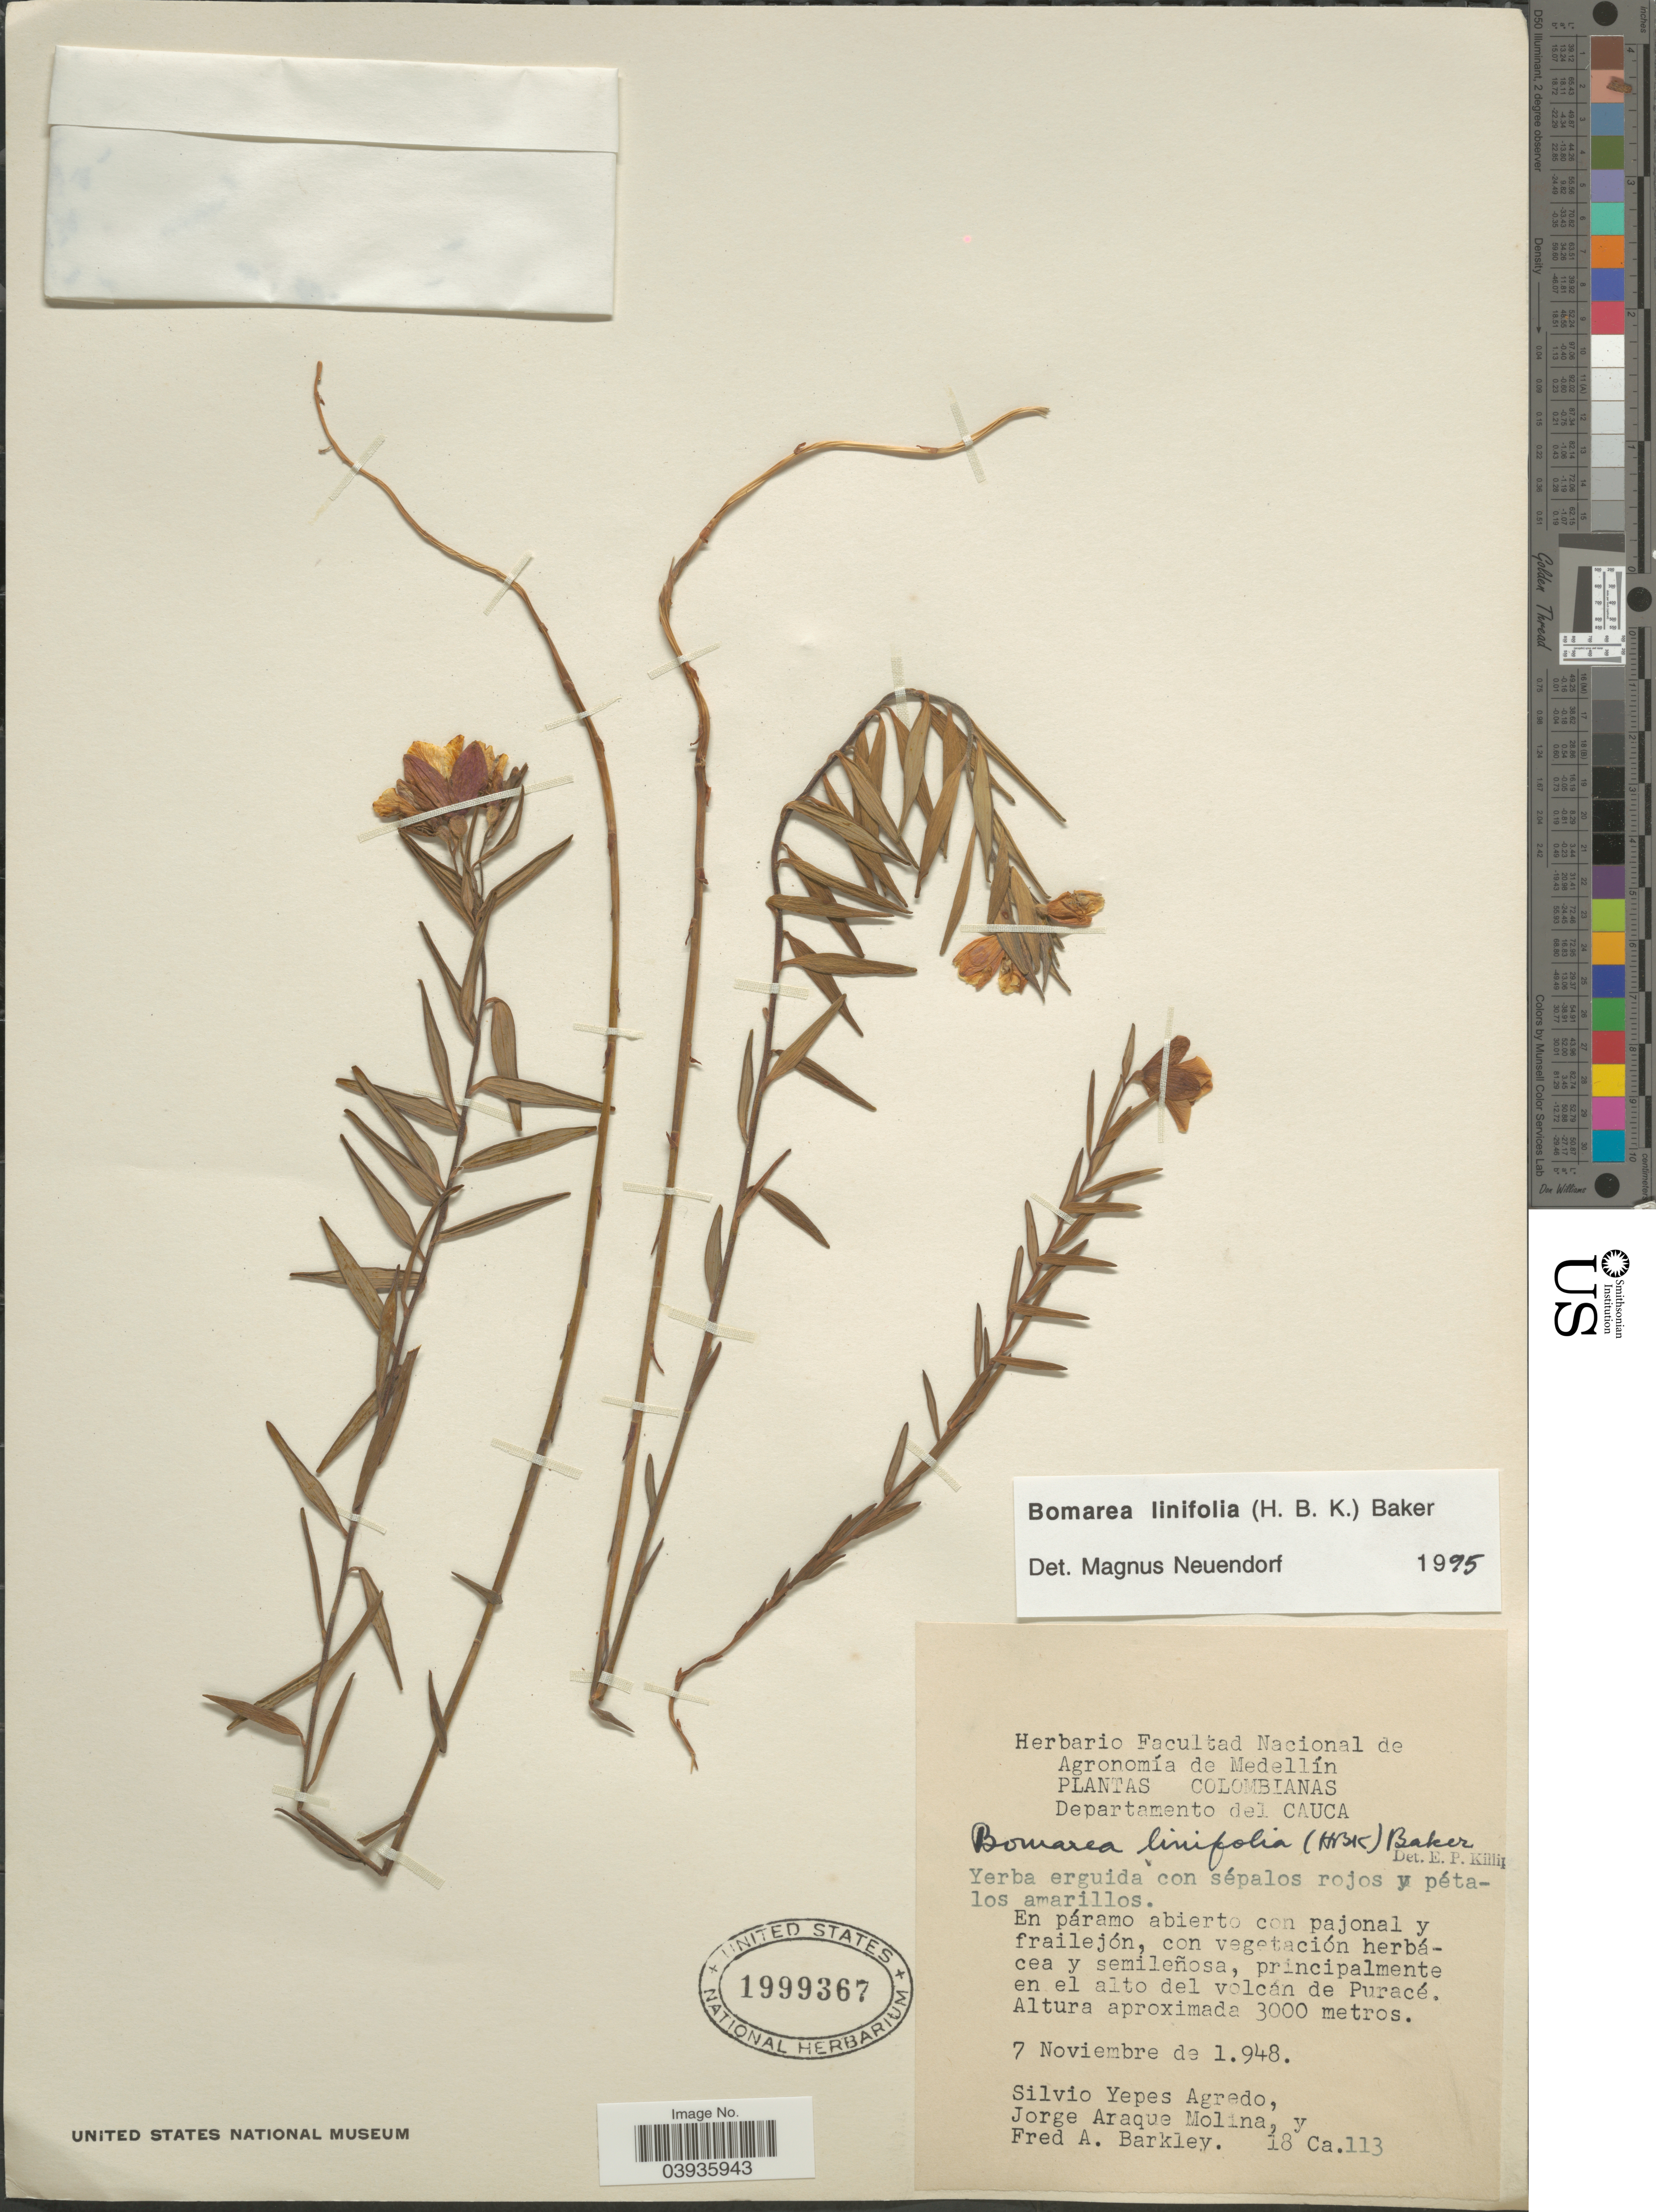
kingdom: Plantae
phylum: Tracheophyta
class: Liliopsida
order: Liliales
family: Alstroemeriaceae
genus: Bomarea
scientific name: Bomarea linifolia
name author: (Kunth) Baker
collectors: S. Yepes-Agredo, J. Araque Molina & F. A. Barkley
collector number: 18 Ca.113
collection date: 1948-11-07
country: Colombia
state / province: Cauca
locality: Departamento del Cauca. En el alto del volcán de Puracé.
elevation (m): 3000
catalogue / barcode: US 1999367